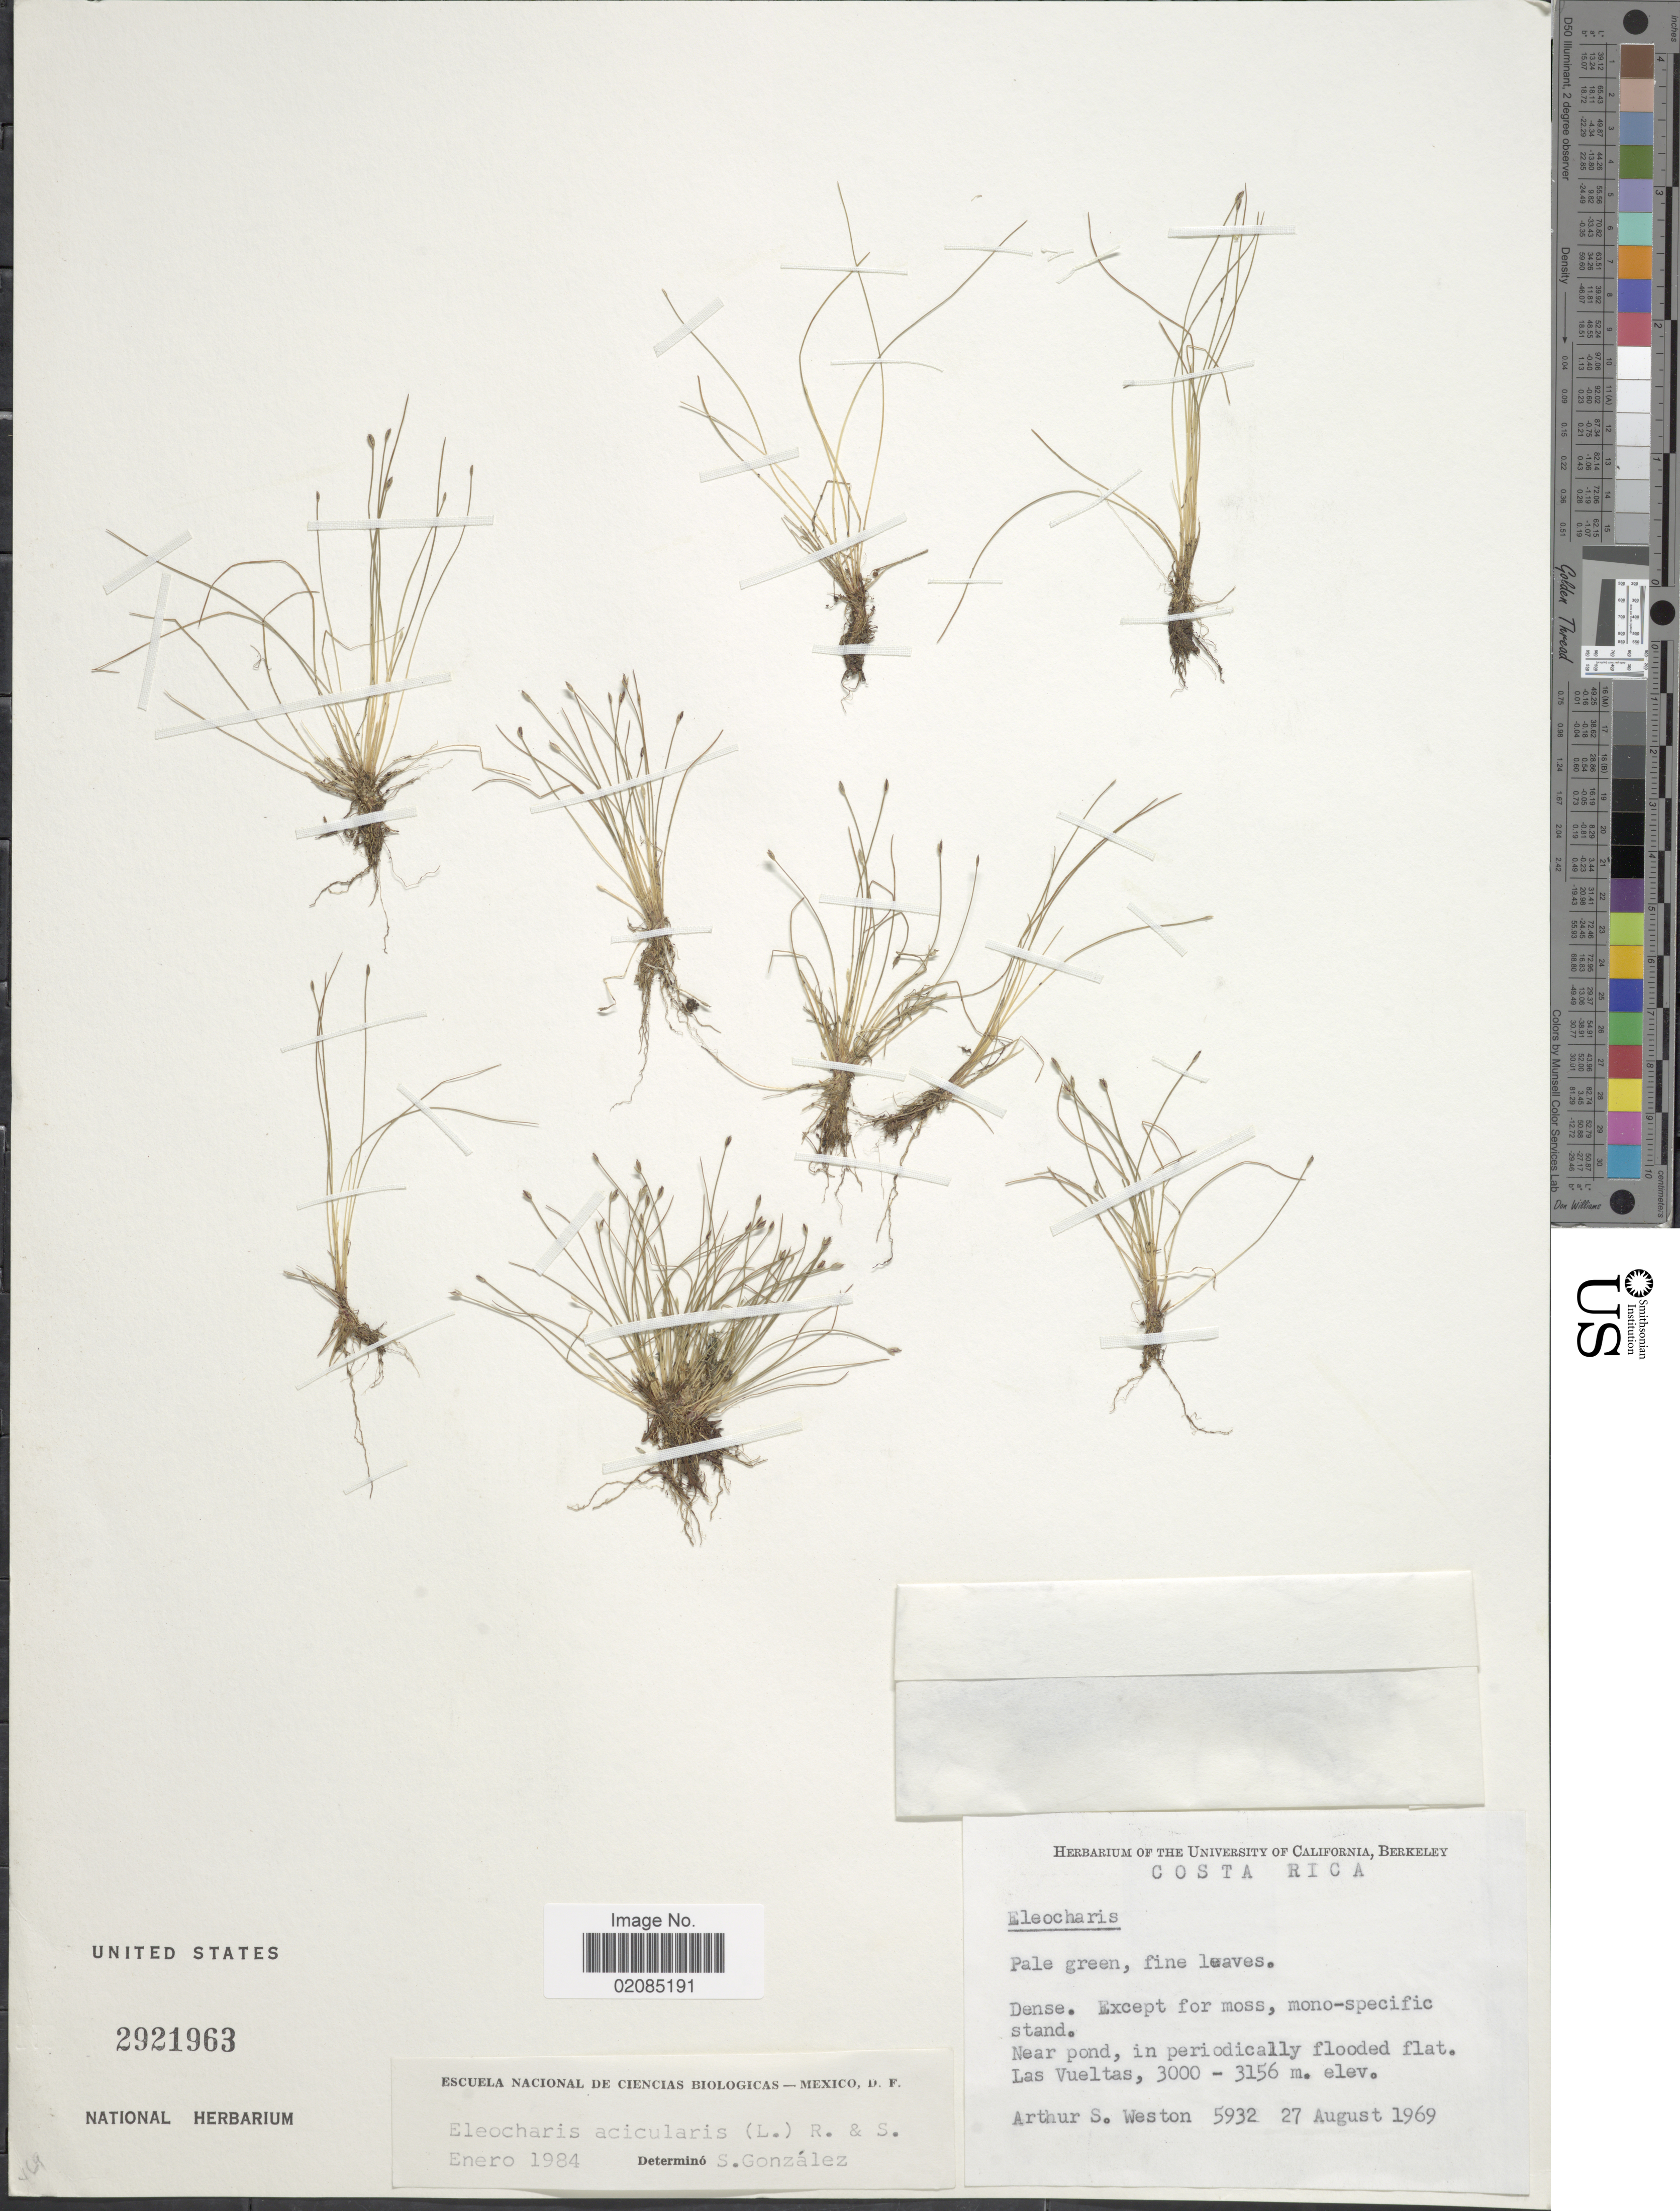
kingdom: Plantae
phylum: Tracheophyta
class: Liliopsida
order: Poales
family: Cyperaceae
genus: Eleocharis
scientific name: Eleocharis acicularis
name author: (L.) Roem. & Schult.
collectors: A. Weston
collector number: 5932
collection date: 1969-08-27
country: Costa Rica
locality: Near pond. Las Vueltas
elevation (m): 3000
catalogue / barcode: US 2921963